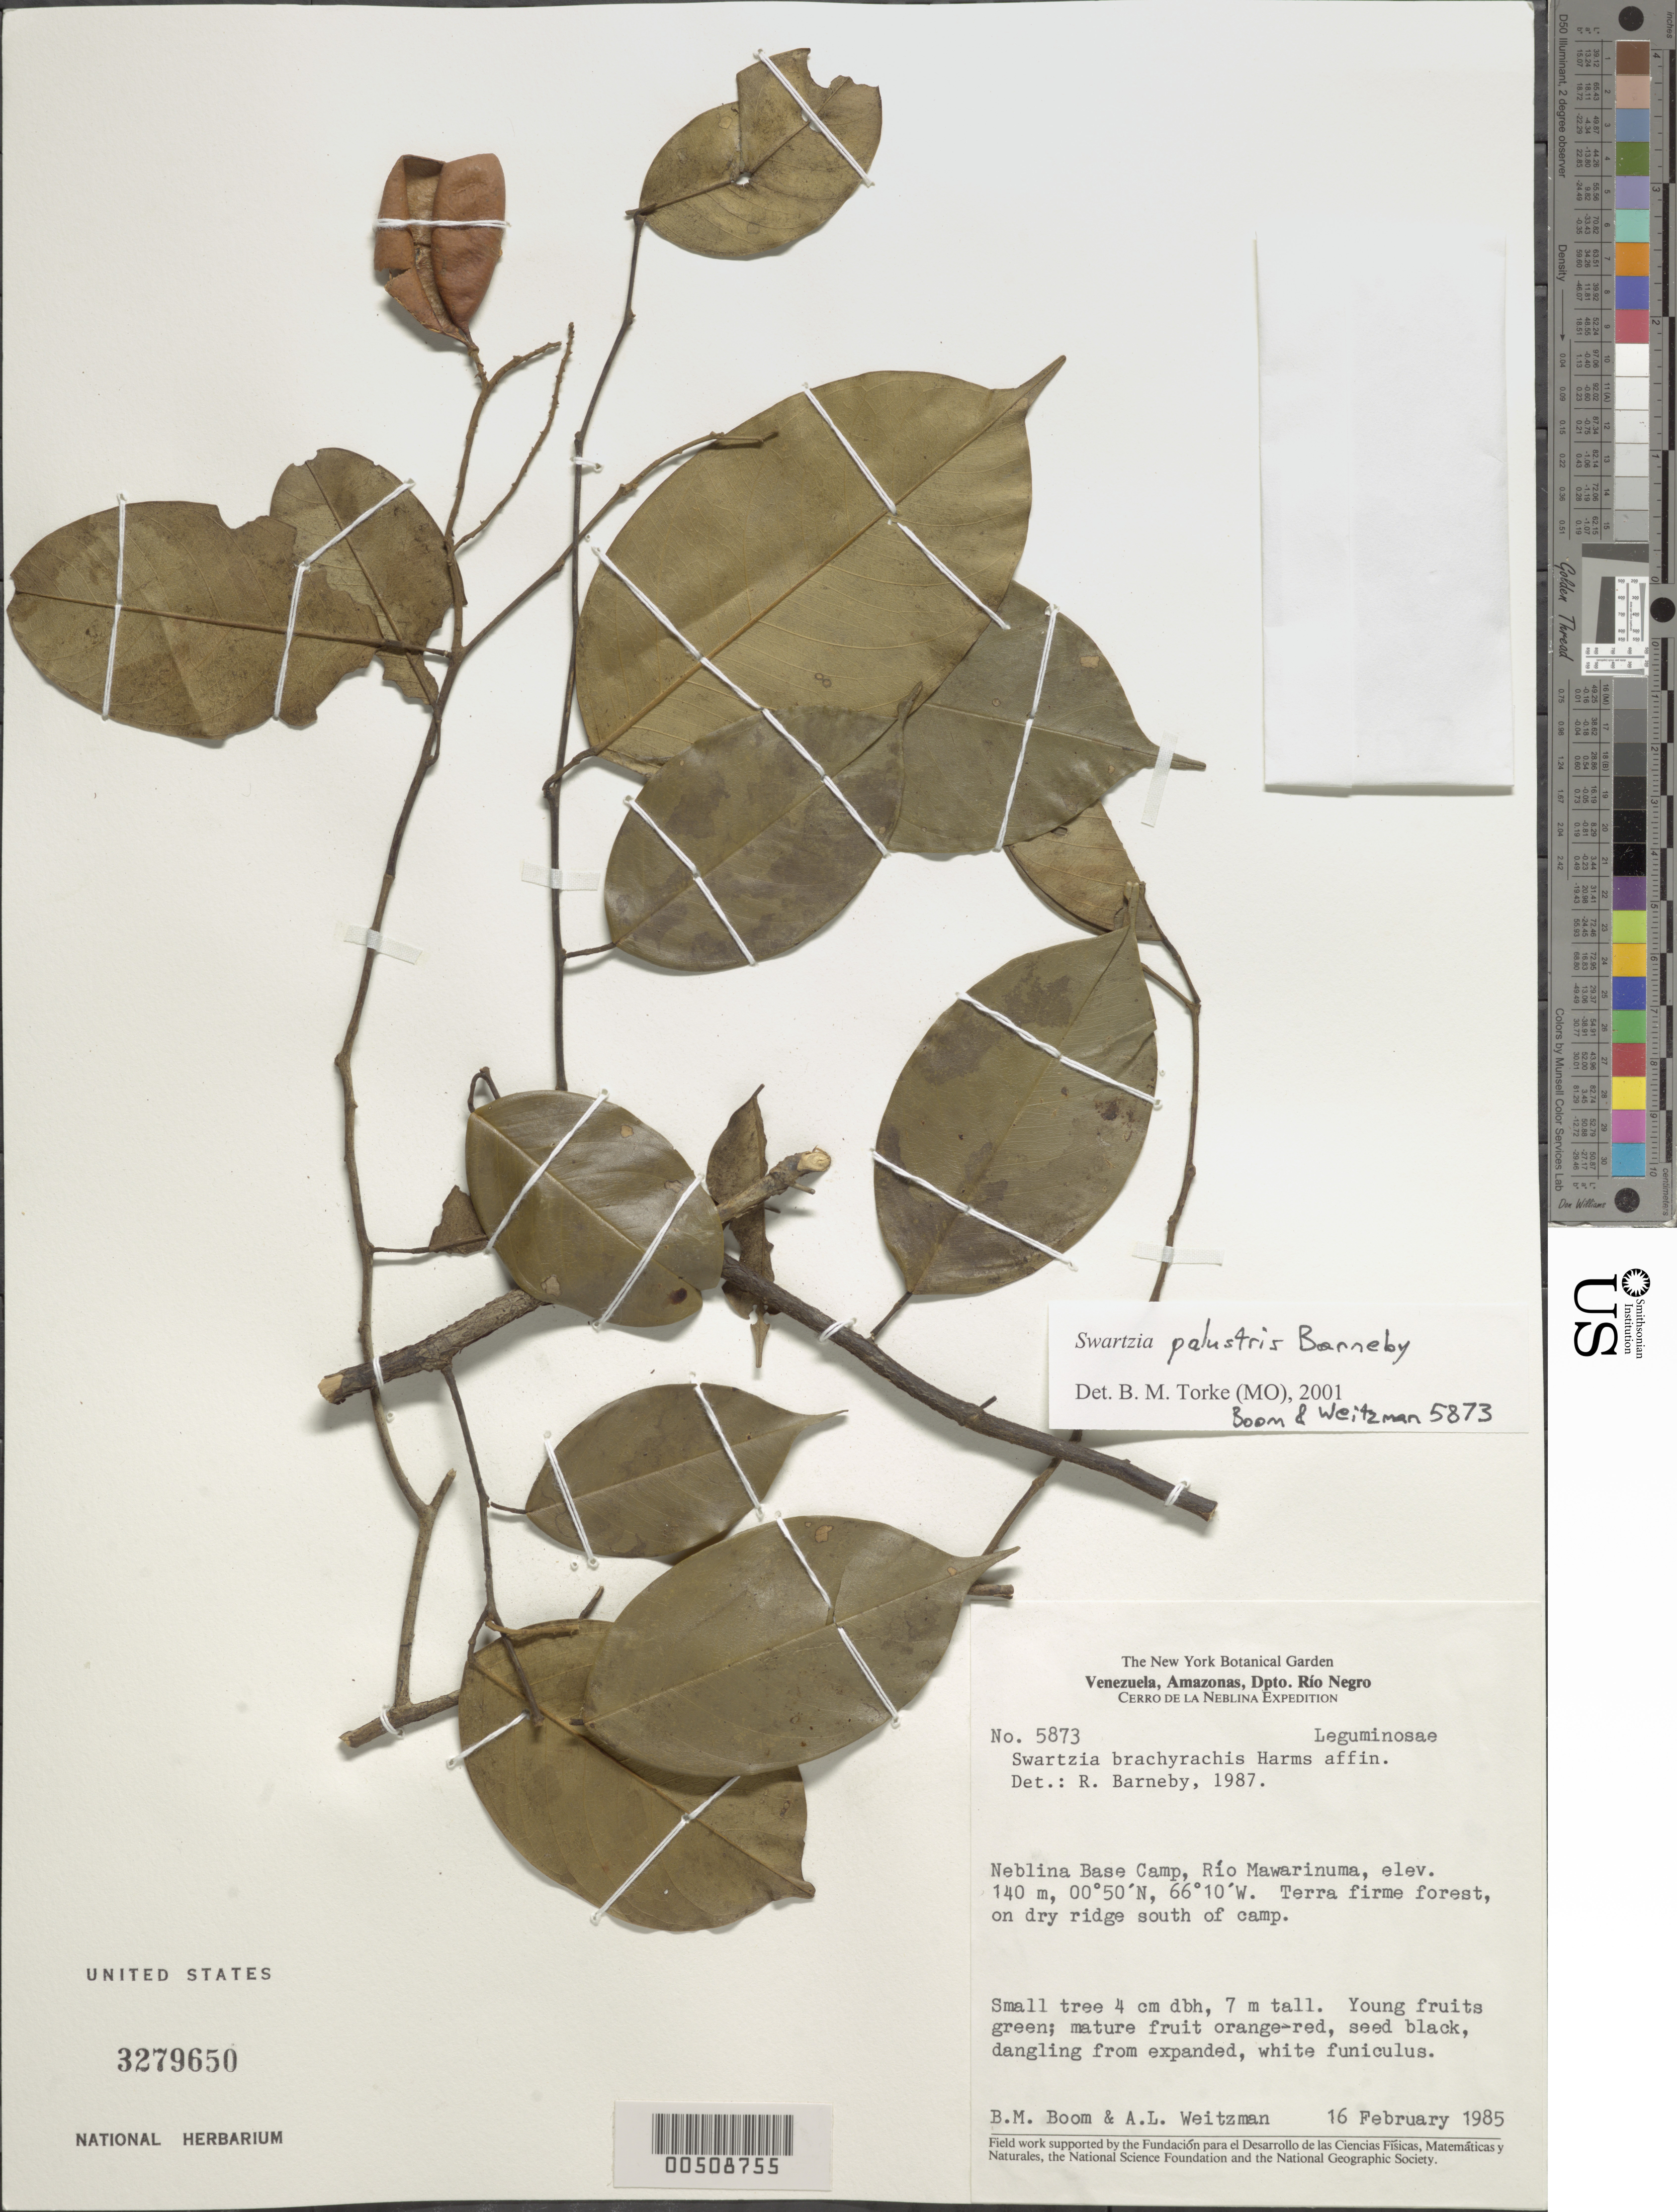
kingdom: Plantae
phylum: Tracheophyta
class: Magnoliopsida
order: Fabales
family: Fabaceae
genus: Swartzia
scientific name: Swartzia palustris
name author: Barneby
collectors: B. M. Boom & A. L. Weitzman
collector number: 5873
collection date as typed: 16 Feb 1985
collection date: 1985-02-16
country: Venezuela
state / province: Amazonas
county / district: Rio Negro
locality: Cerro de la neblina, rio mawarinuma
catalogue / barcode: US 3279650